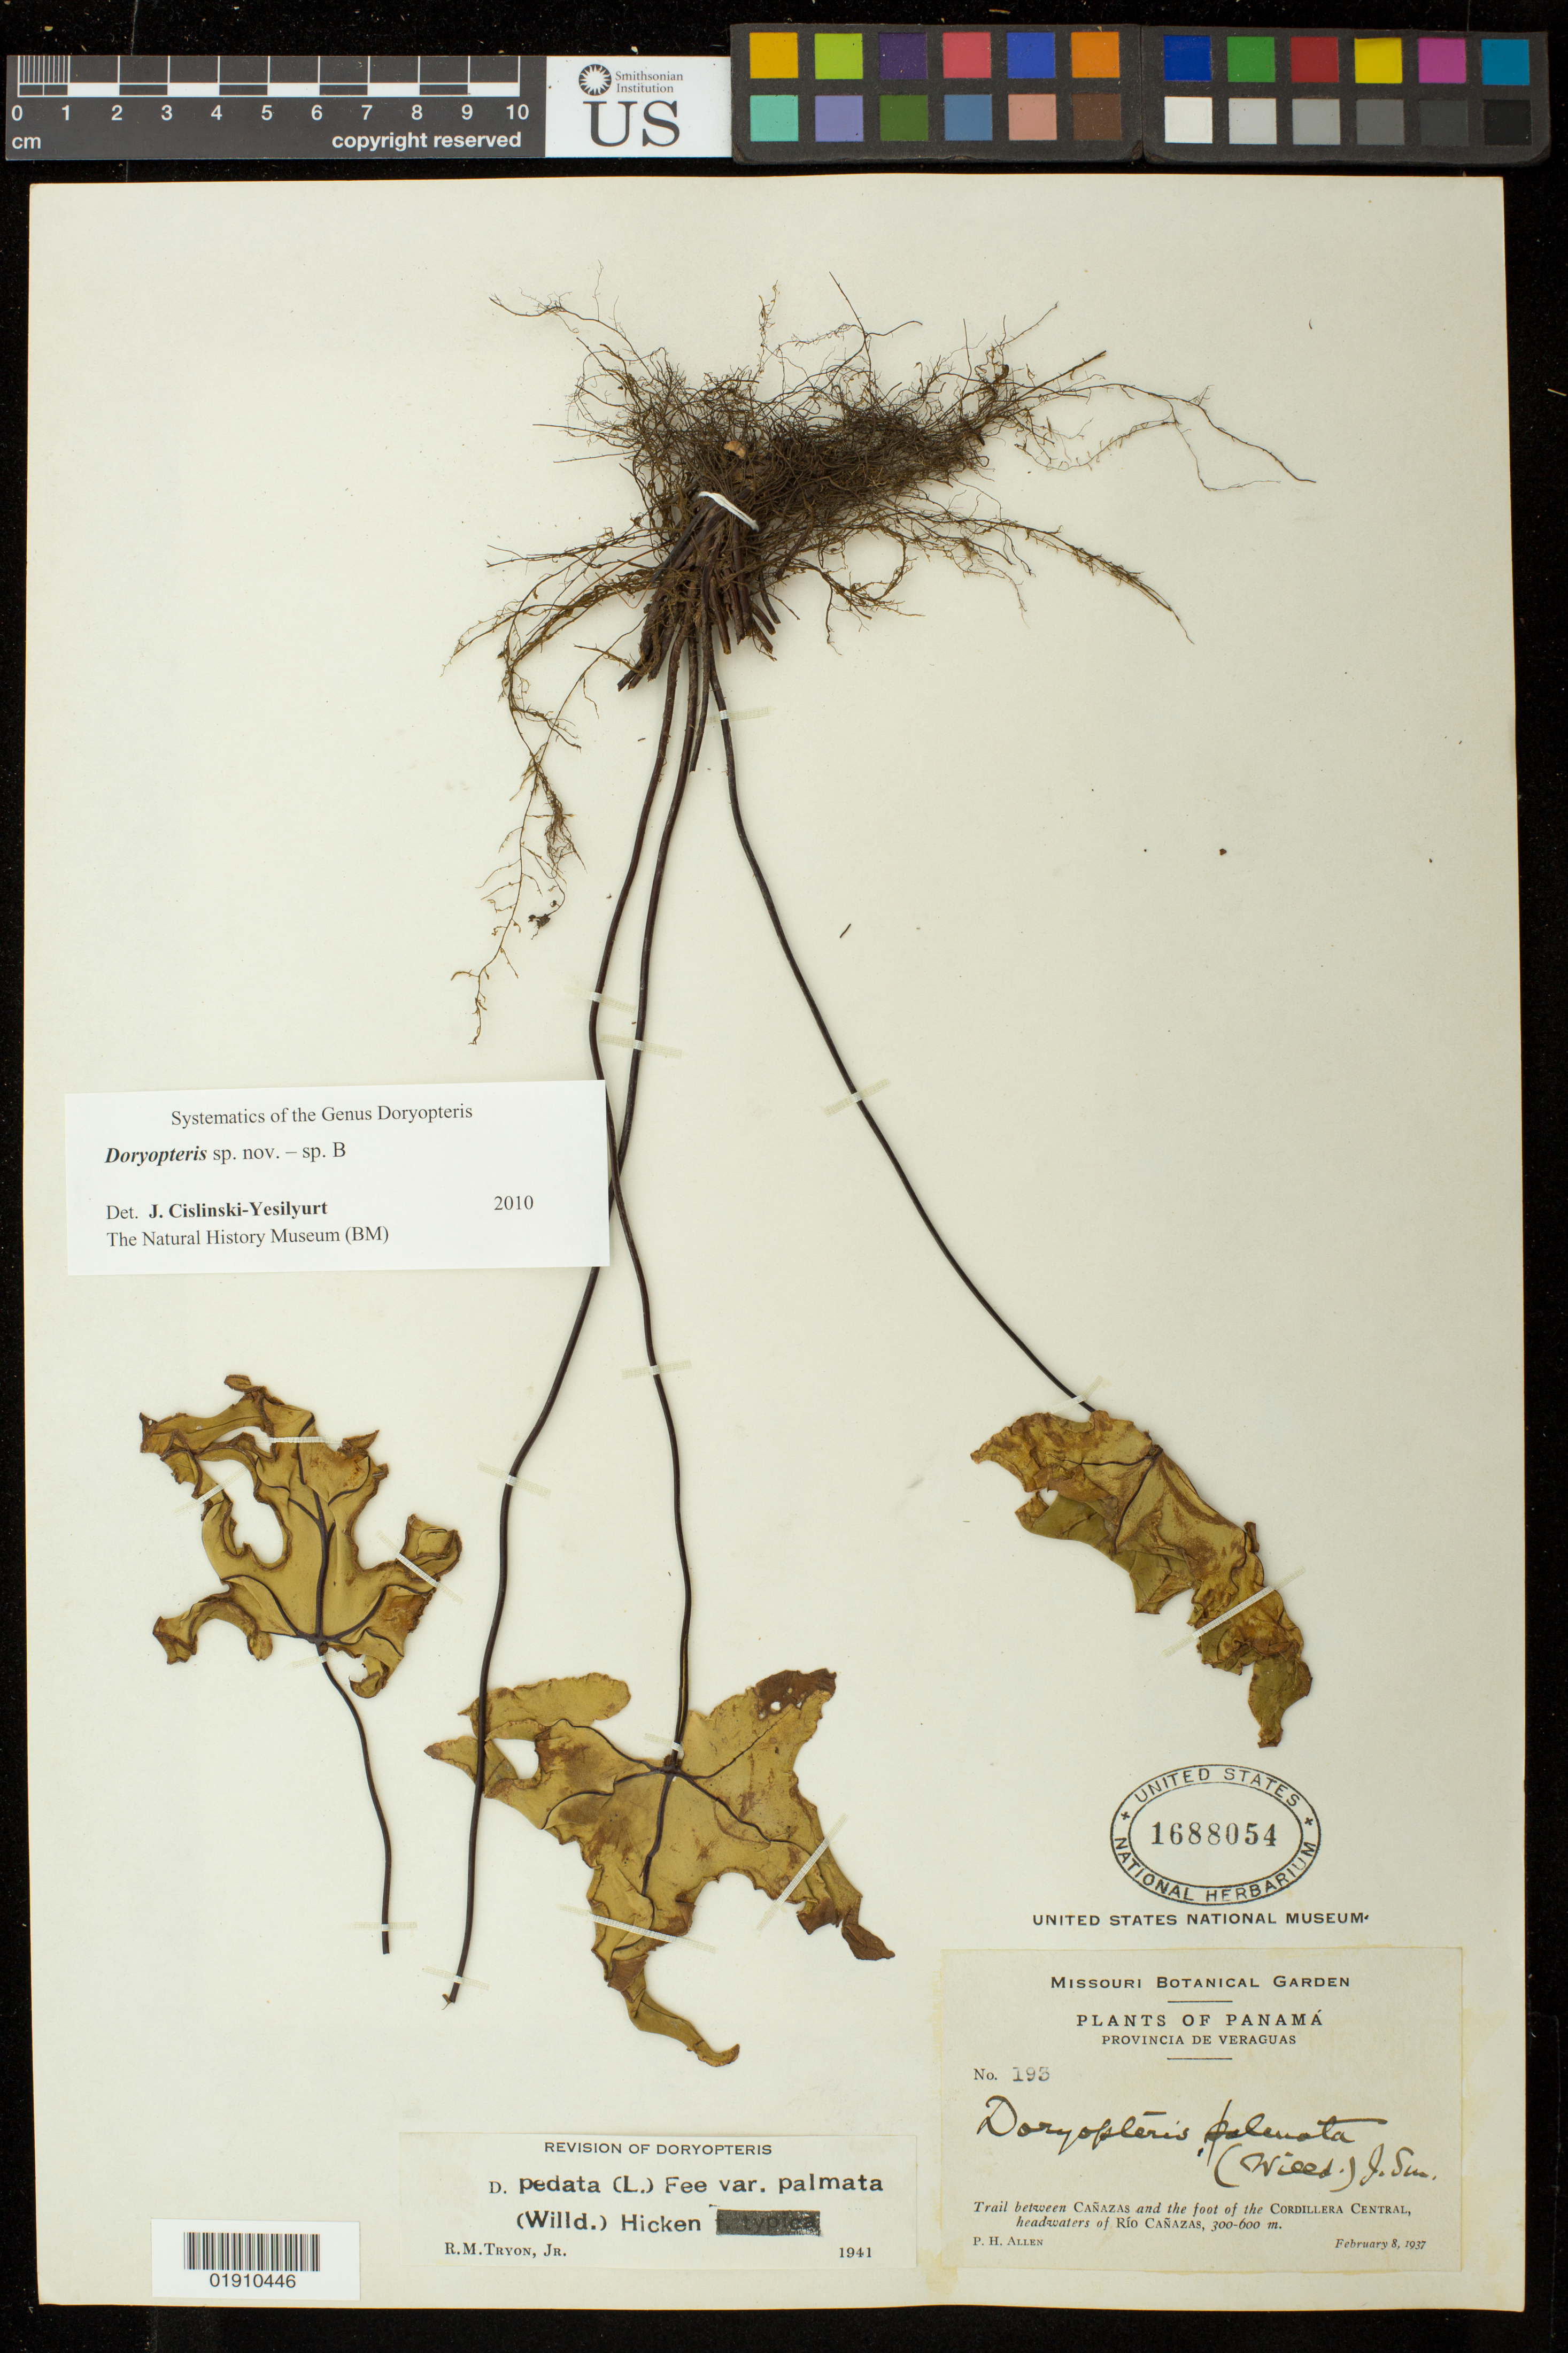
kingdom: Plantae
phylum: Tracheophyta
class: Polypodiopsida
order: Polypodiales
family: Pteridaceae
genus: Doryopteris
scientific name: Doryopteris sp. nov.- sp. b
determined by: Cislinski-Yesilyurt, J.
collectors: P. H. Allen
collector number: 193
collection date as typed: February 8, 1937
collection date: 1937-02-08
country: Panama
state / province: Veraguas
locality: Trail between Canazas and the foot of the Cordillera Central, headwaters of Rio Canazas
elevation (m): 300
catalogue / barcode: US 1688054